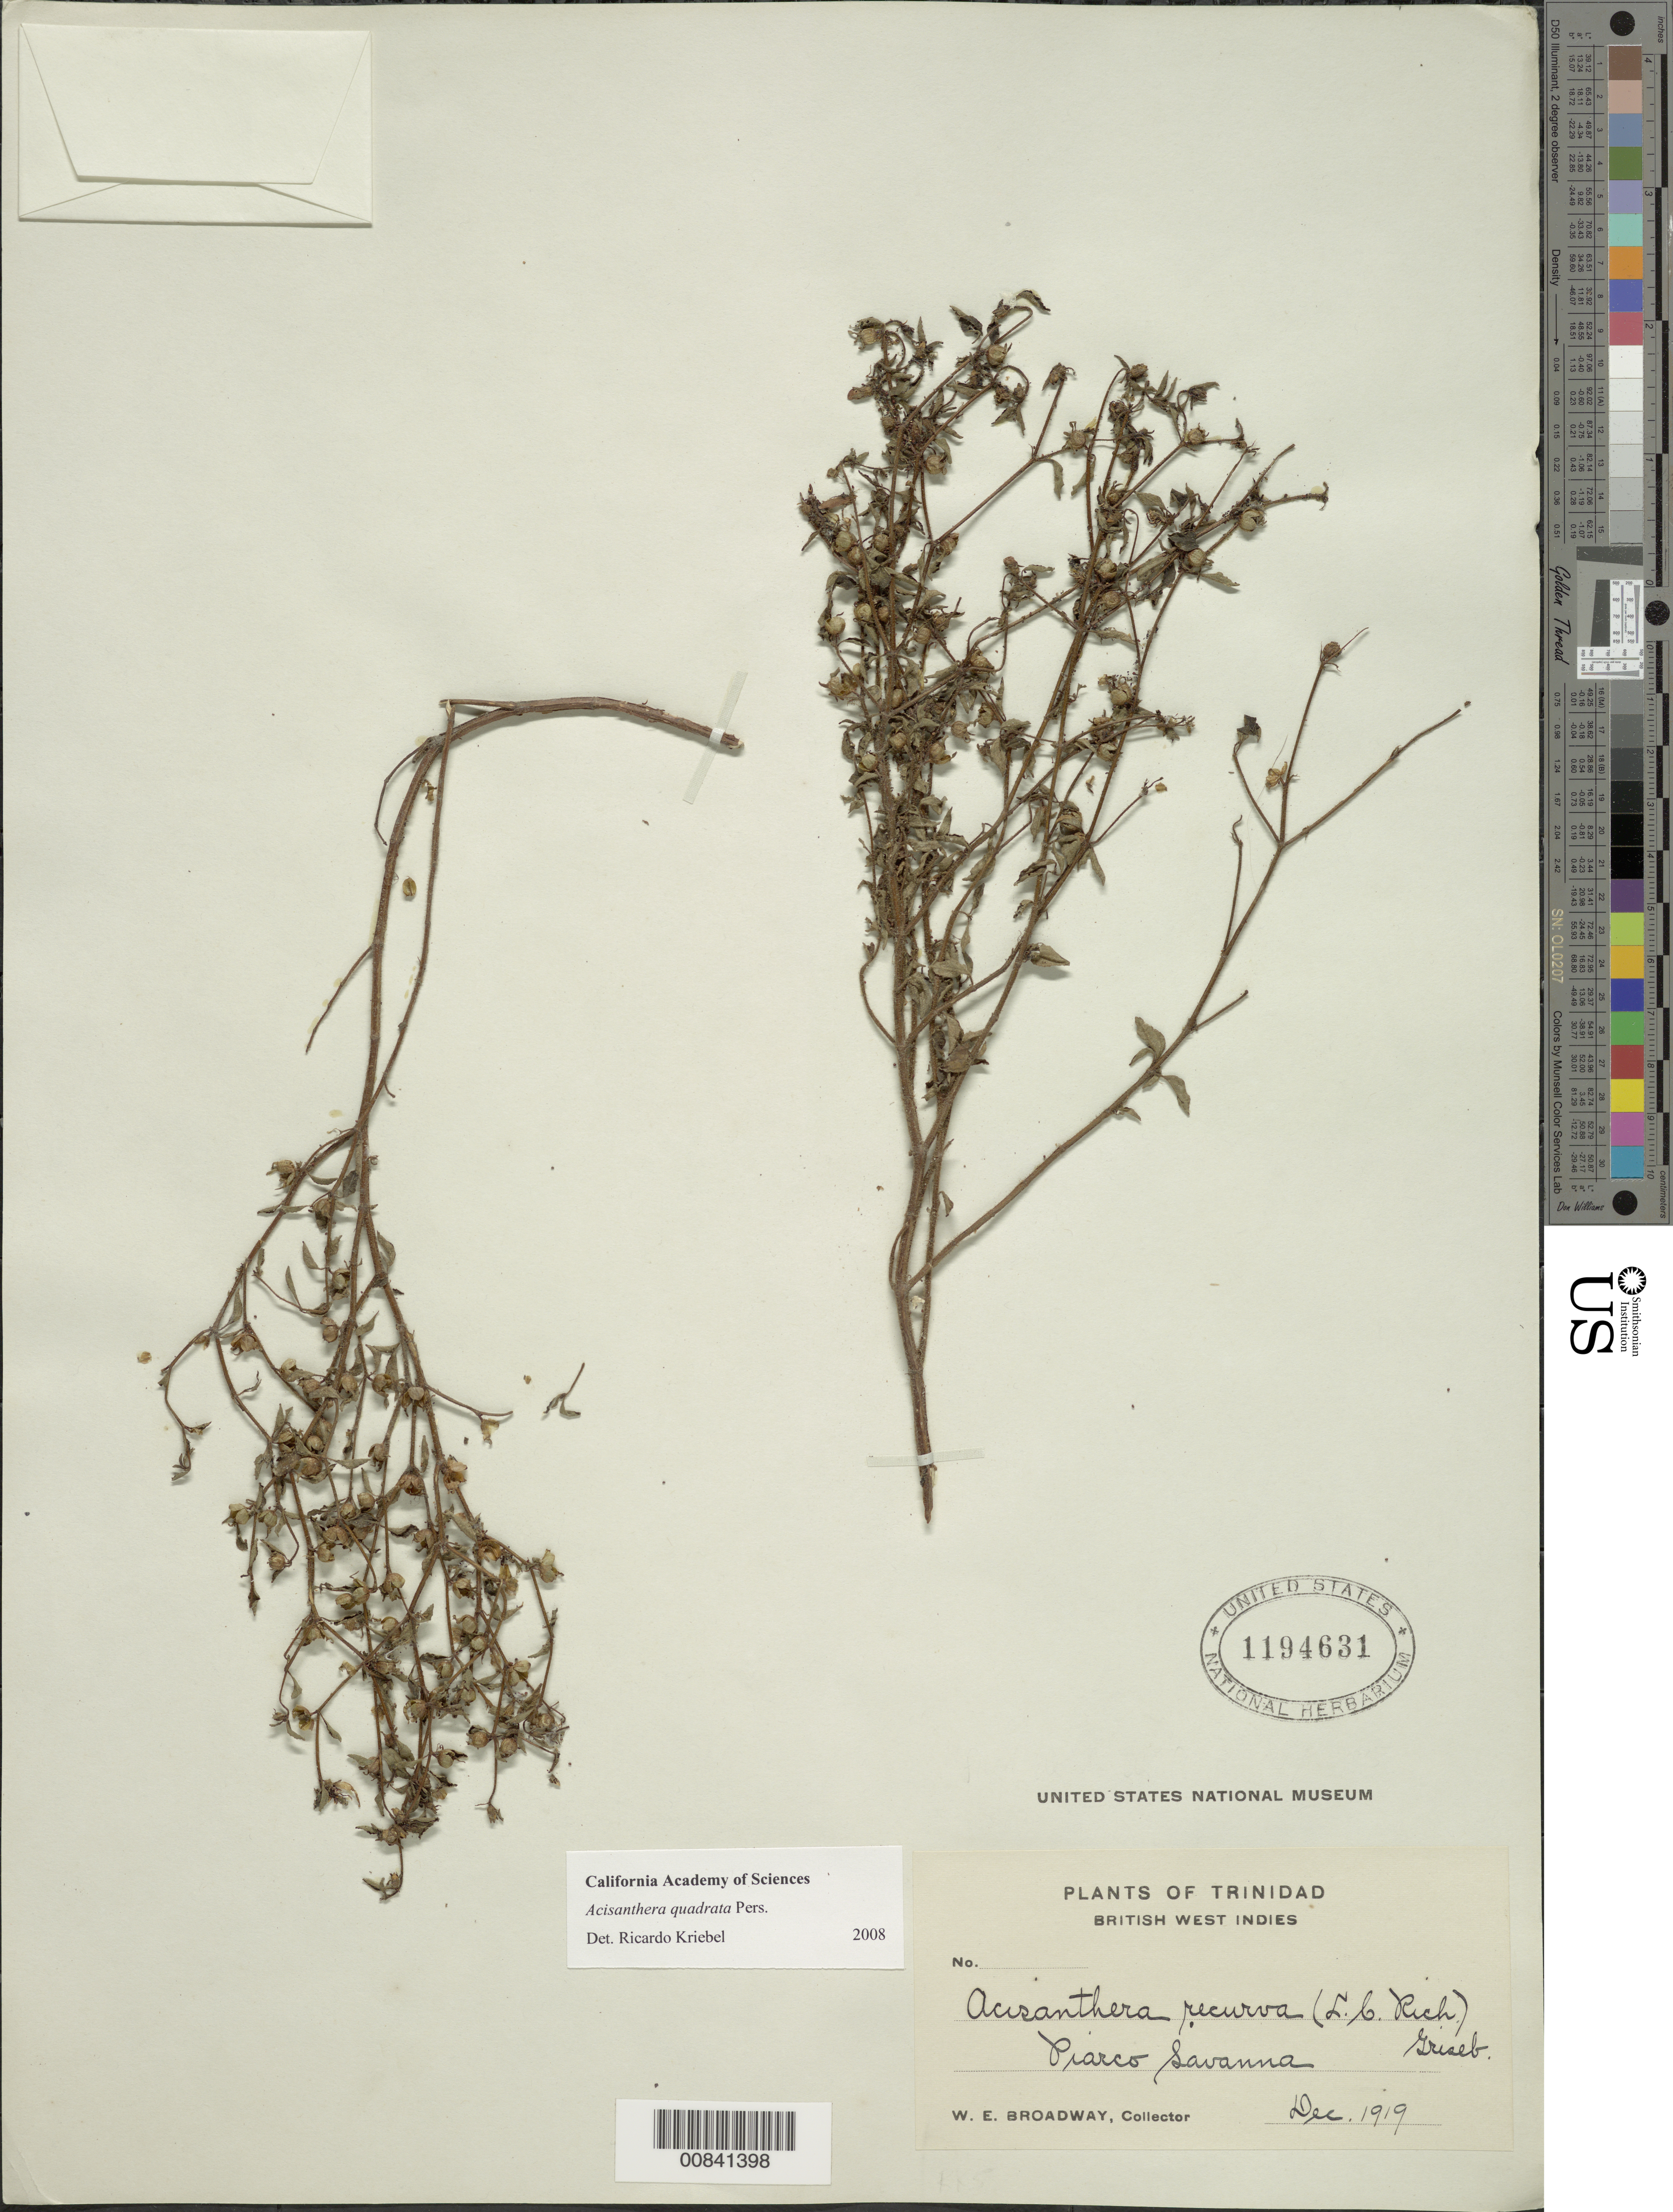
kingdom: Plantae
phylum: Tracheophyta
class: Magnoliopsida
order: Myrtales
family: Melastomataceae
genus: Acisanthera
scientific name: Acisanthera uniflora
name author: (Vahl) Gleason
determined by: Nunes da Silva, Diego, (RB), Jardim Botanico do Rio de Janeiro - Herbario (BRAZIL)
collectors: W. E. Broadway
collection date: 1919-12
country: Trinidad and Tobago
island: Trinidad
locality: Piarco Savanna.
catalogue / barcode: US 1194631